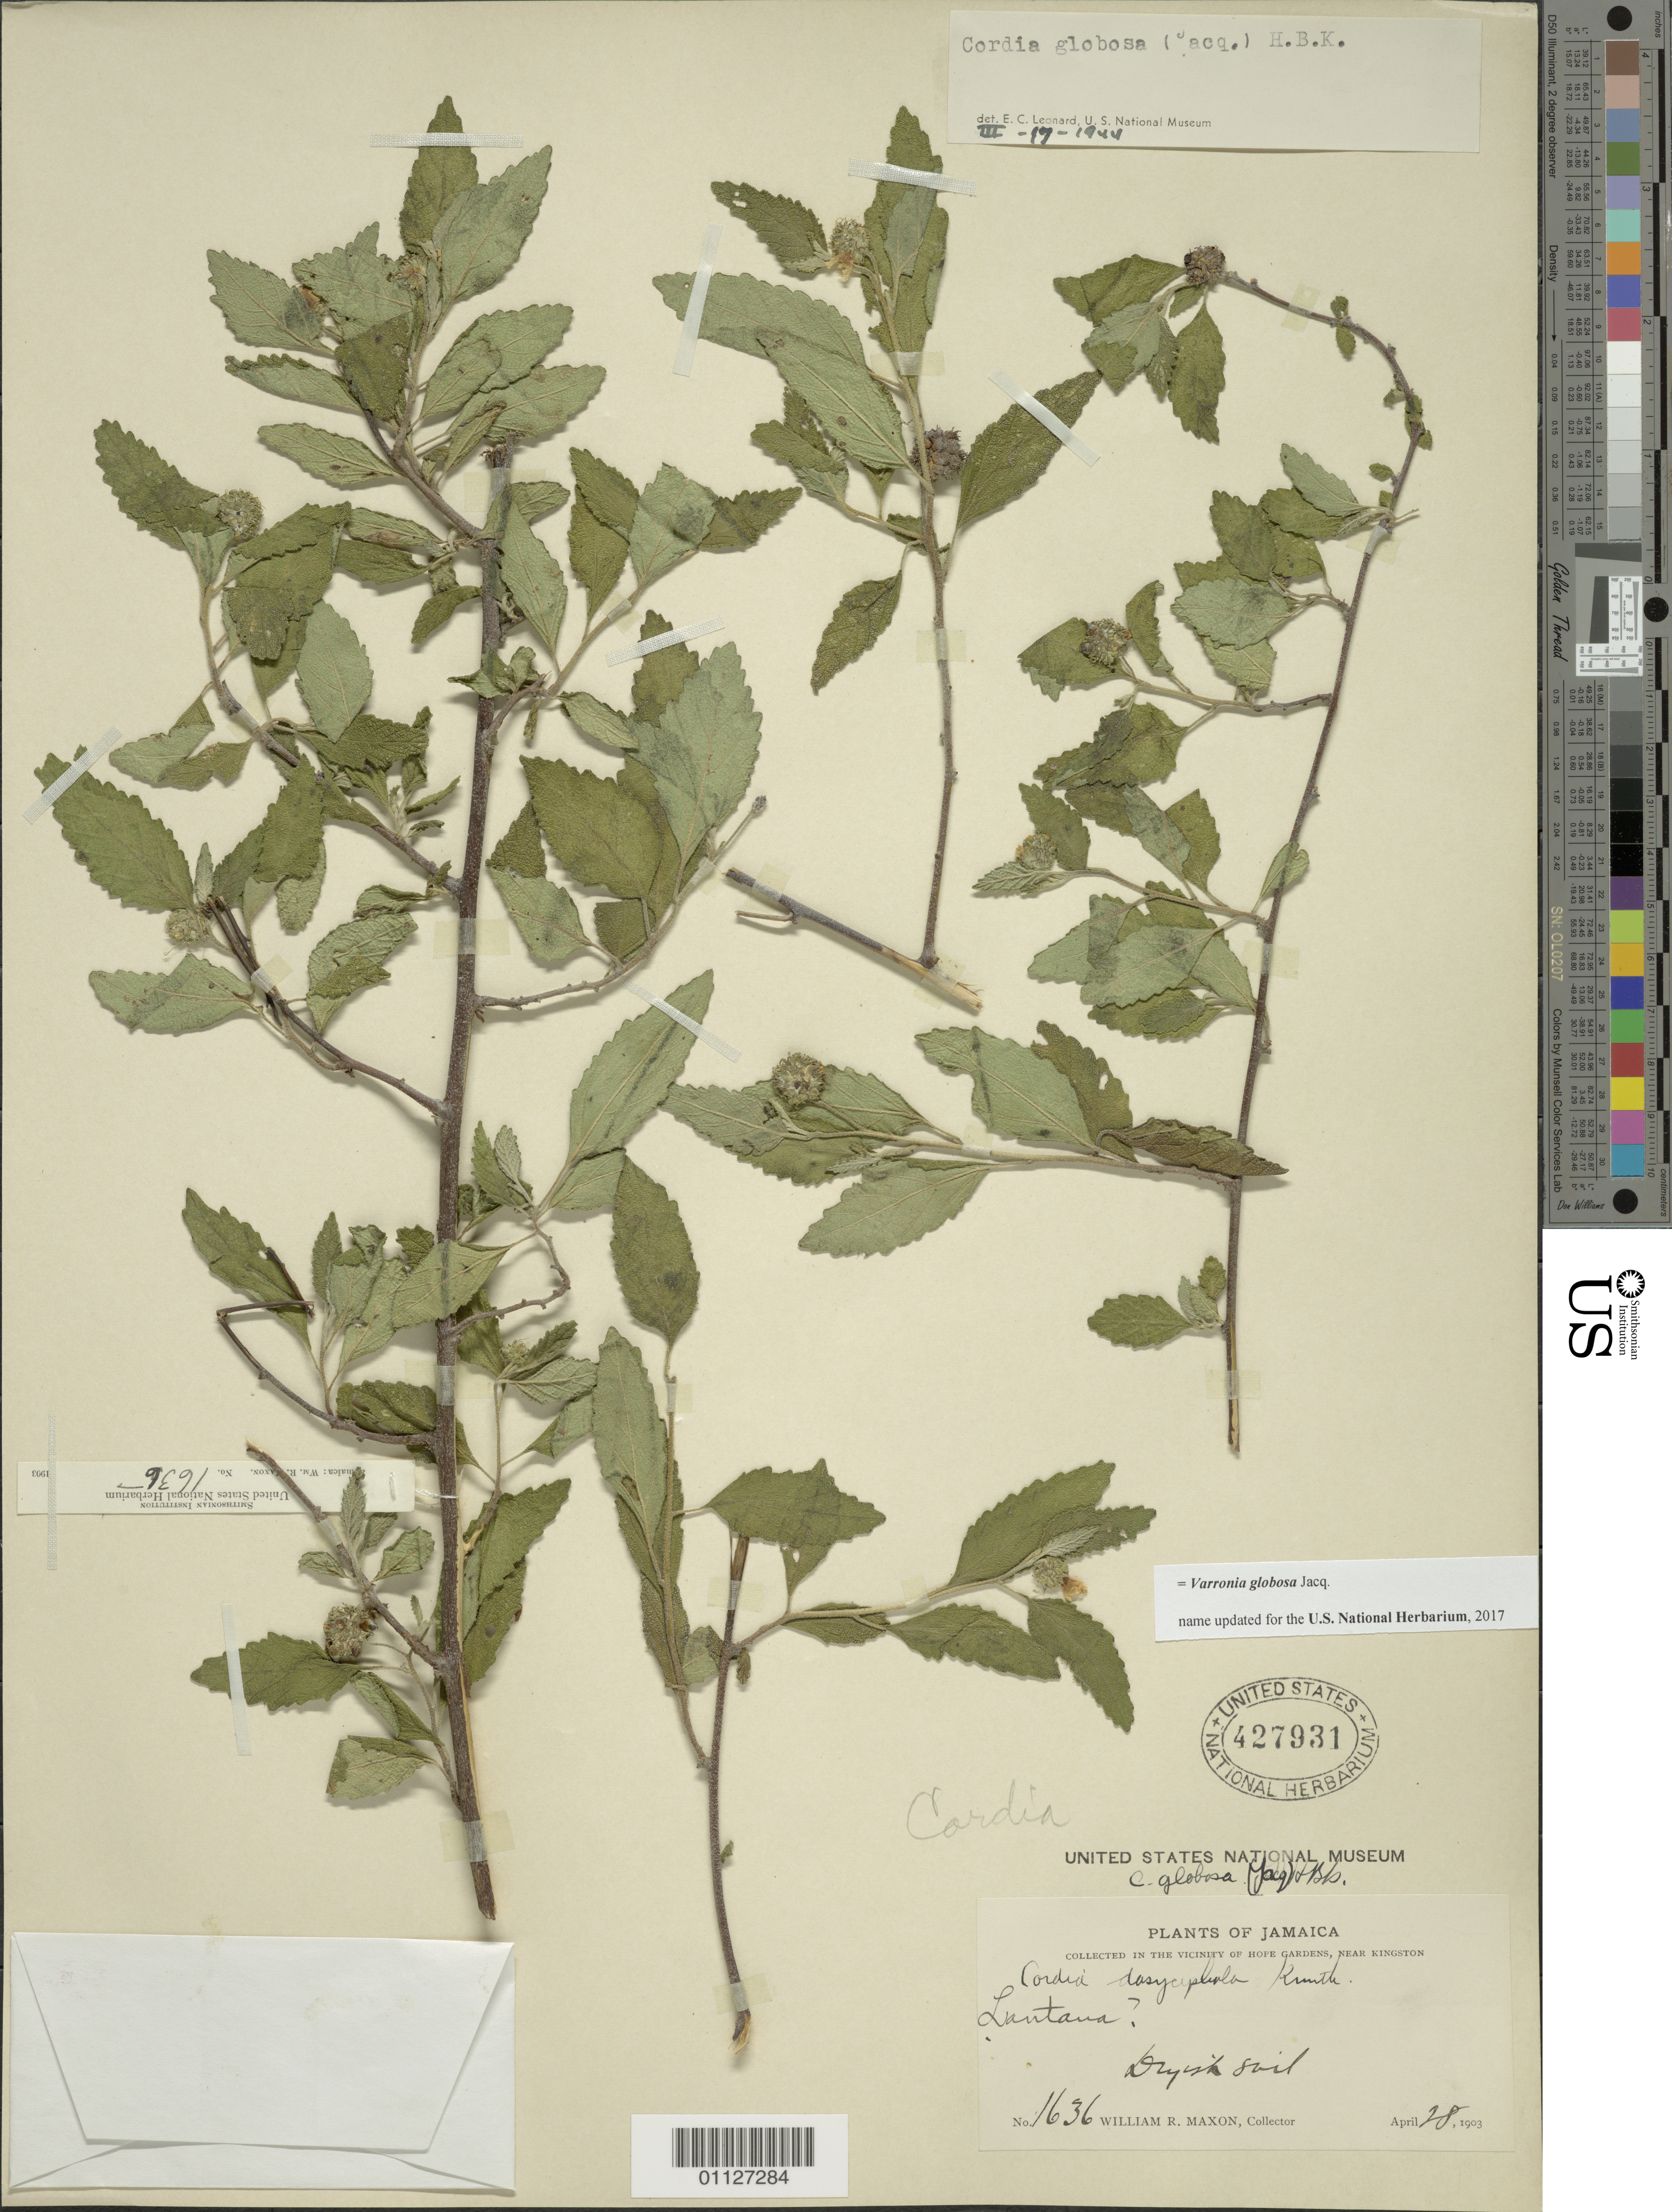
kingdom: Plantae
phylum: Tracheophyta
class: Magnoliopsida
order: Boraginales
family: Cordiaceae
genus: Varronia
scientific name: Varronia globosa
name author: Jacq.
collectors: W. R. Maxon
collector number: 1636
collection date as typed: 28 Apr 1903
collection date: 1903-04-28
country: Jamaica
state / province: Saint Andrew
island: Jamaica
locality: Vicinity of Hope Gardens, near Kingston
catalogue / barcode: US 427931